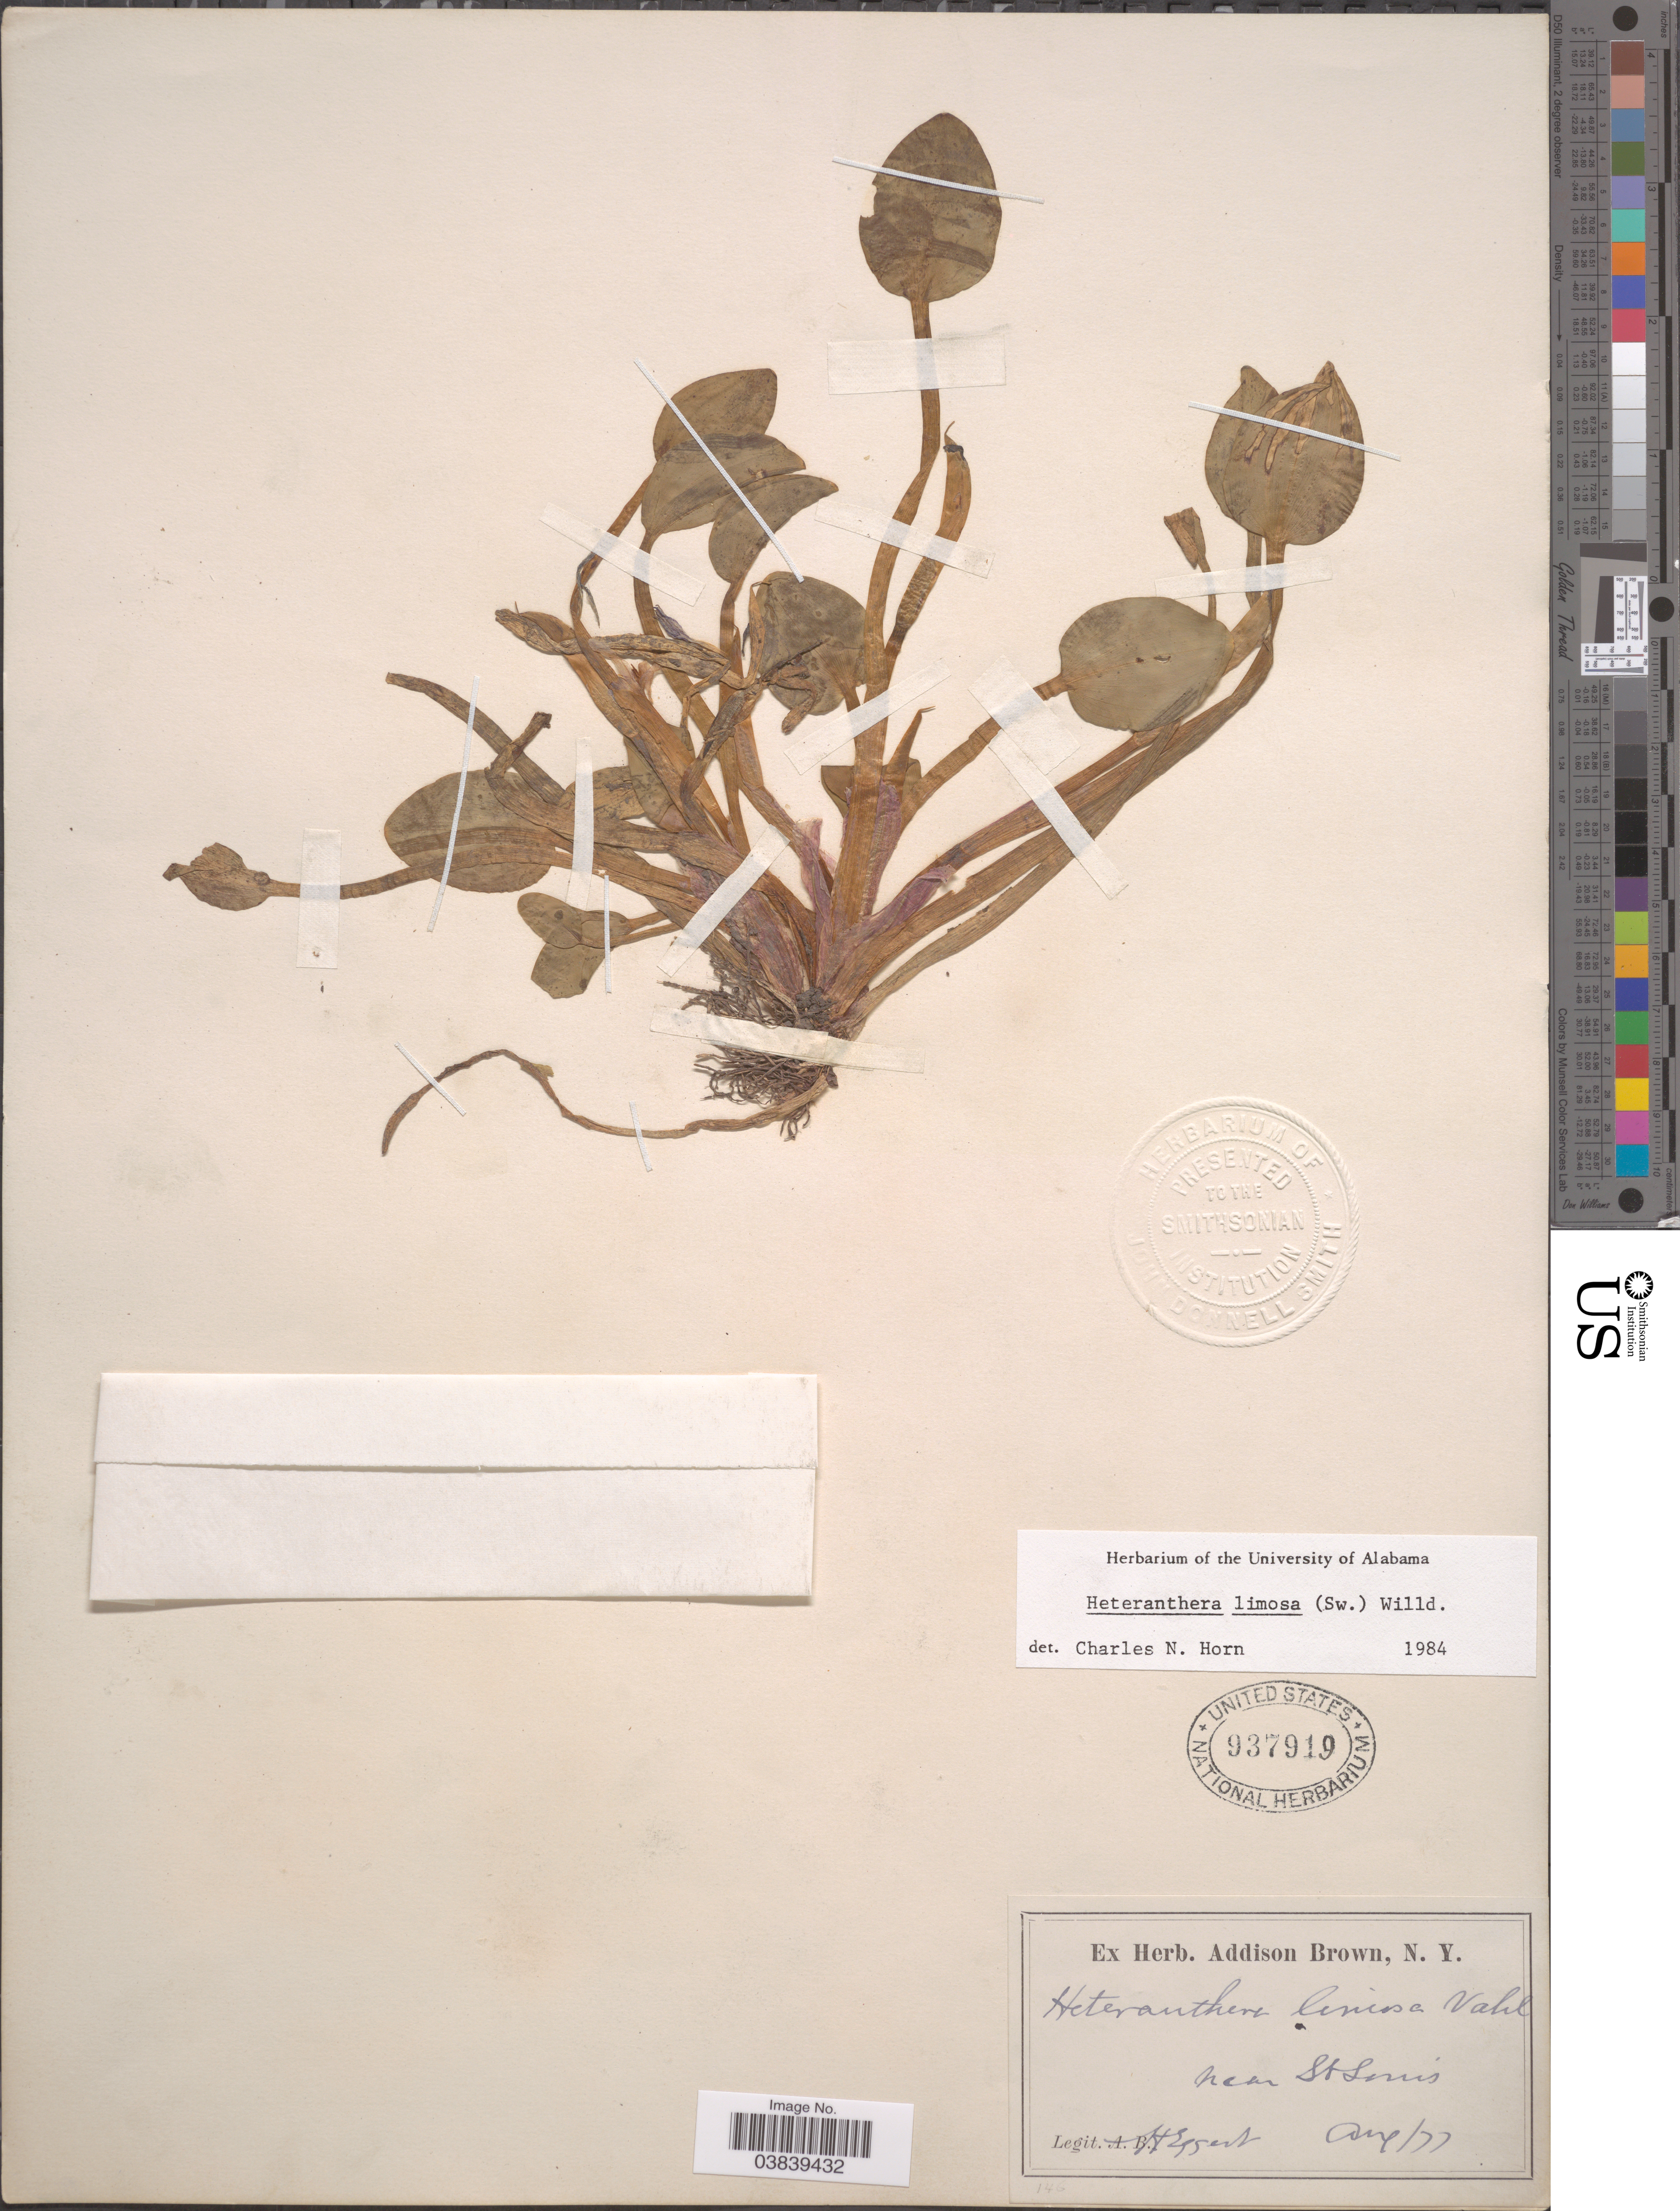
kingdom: Plantae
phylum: Tracheophyta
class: Liliopsida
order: Commelinales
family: Pontederiaceae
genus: Heteranthera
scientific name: Heteranthera limosa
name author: (Sw.) Willd.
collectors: H. Eggert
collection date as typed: Transcribed d/m/y: /8/77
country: United States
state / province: New York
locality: Near St. Louis.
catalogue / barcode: US 937919